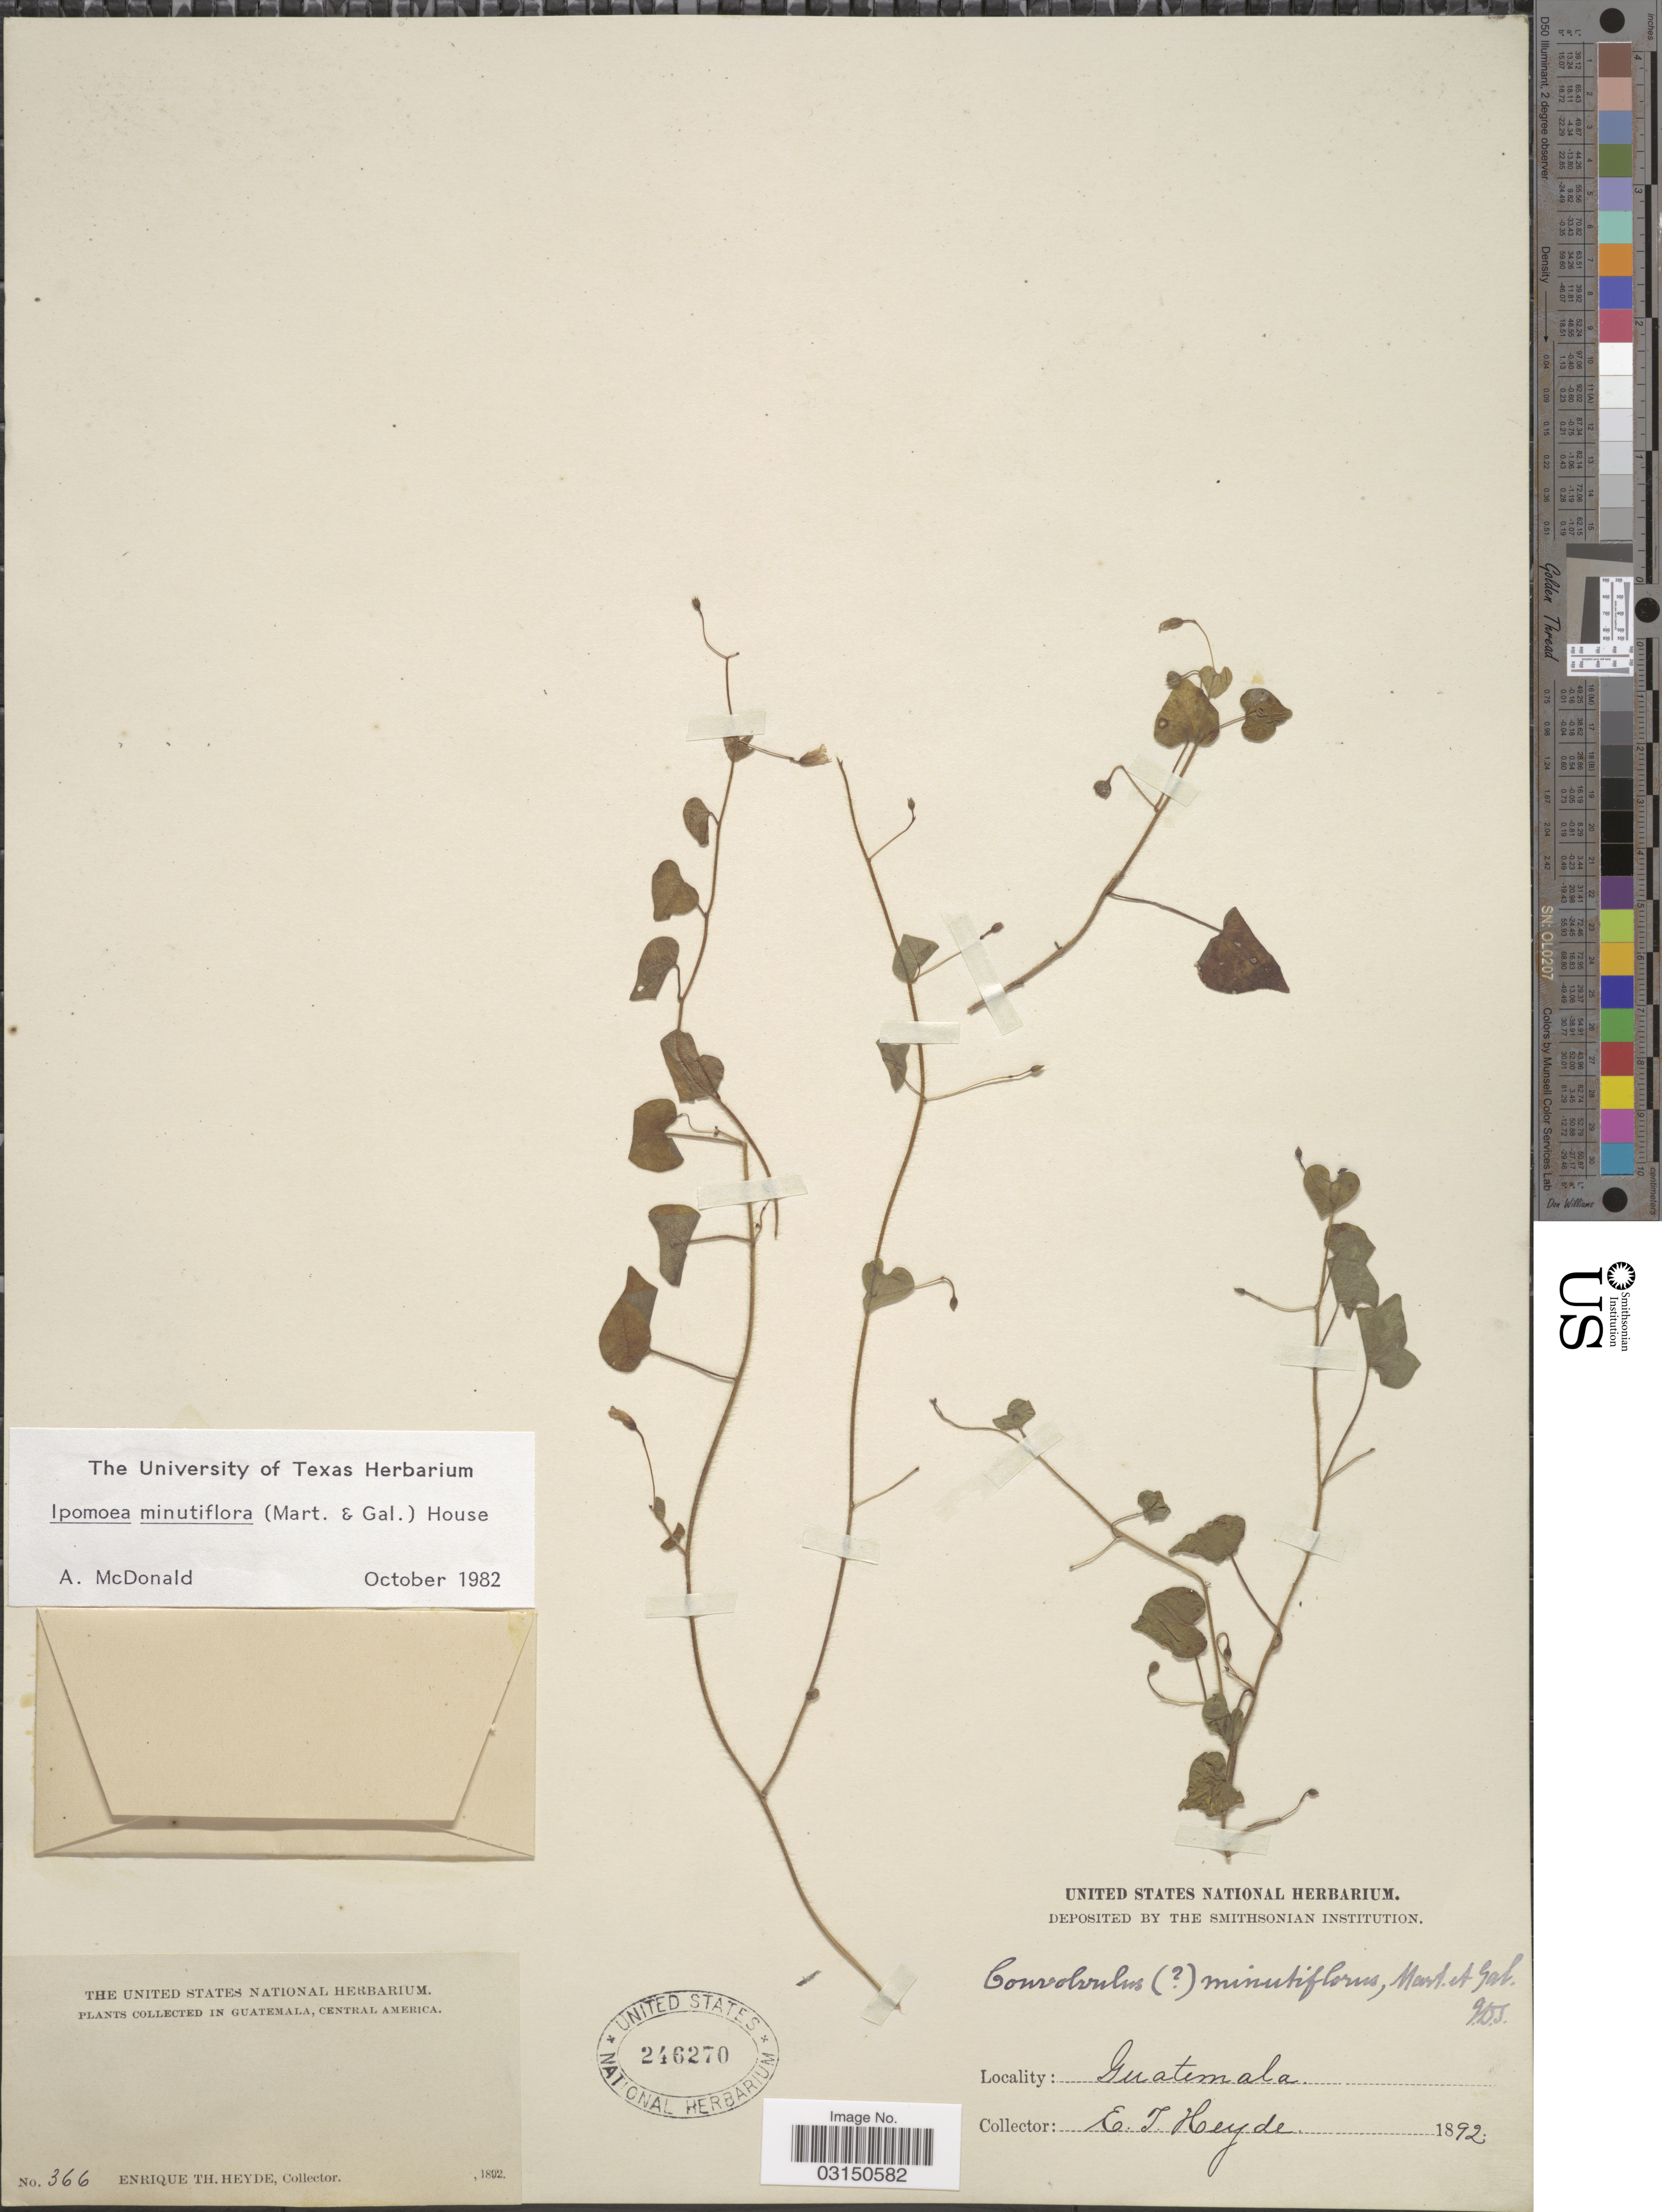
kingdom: Plantae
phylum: Tracheophyta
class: Magnoliopsida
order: Solanales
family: Convolvulaceae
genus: Ipomoea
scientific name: Ipomoea minutiflora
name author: (M. Martens) House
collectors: E. T. Heyde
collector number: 366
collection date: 1892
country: Guatemala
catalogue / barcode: US 246270